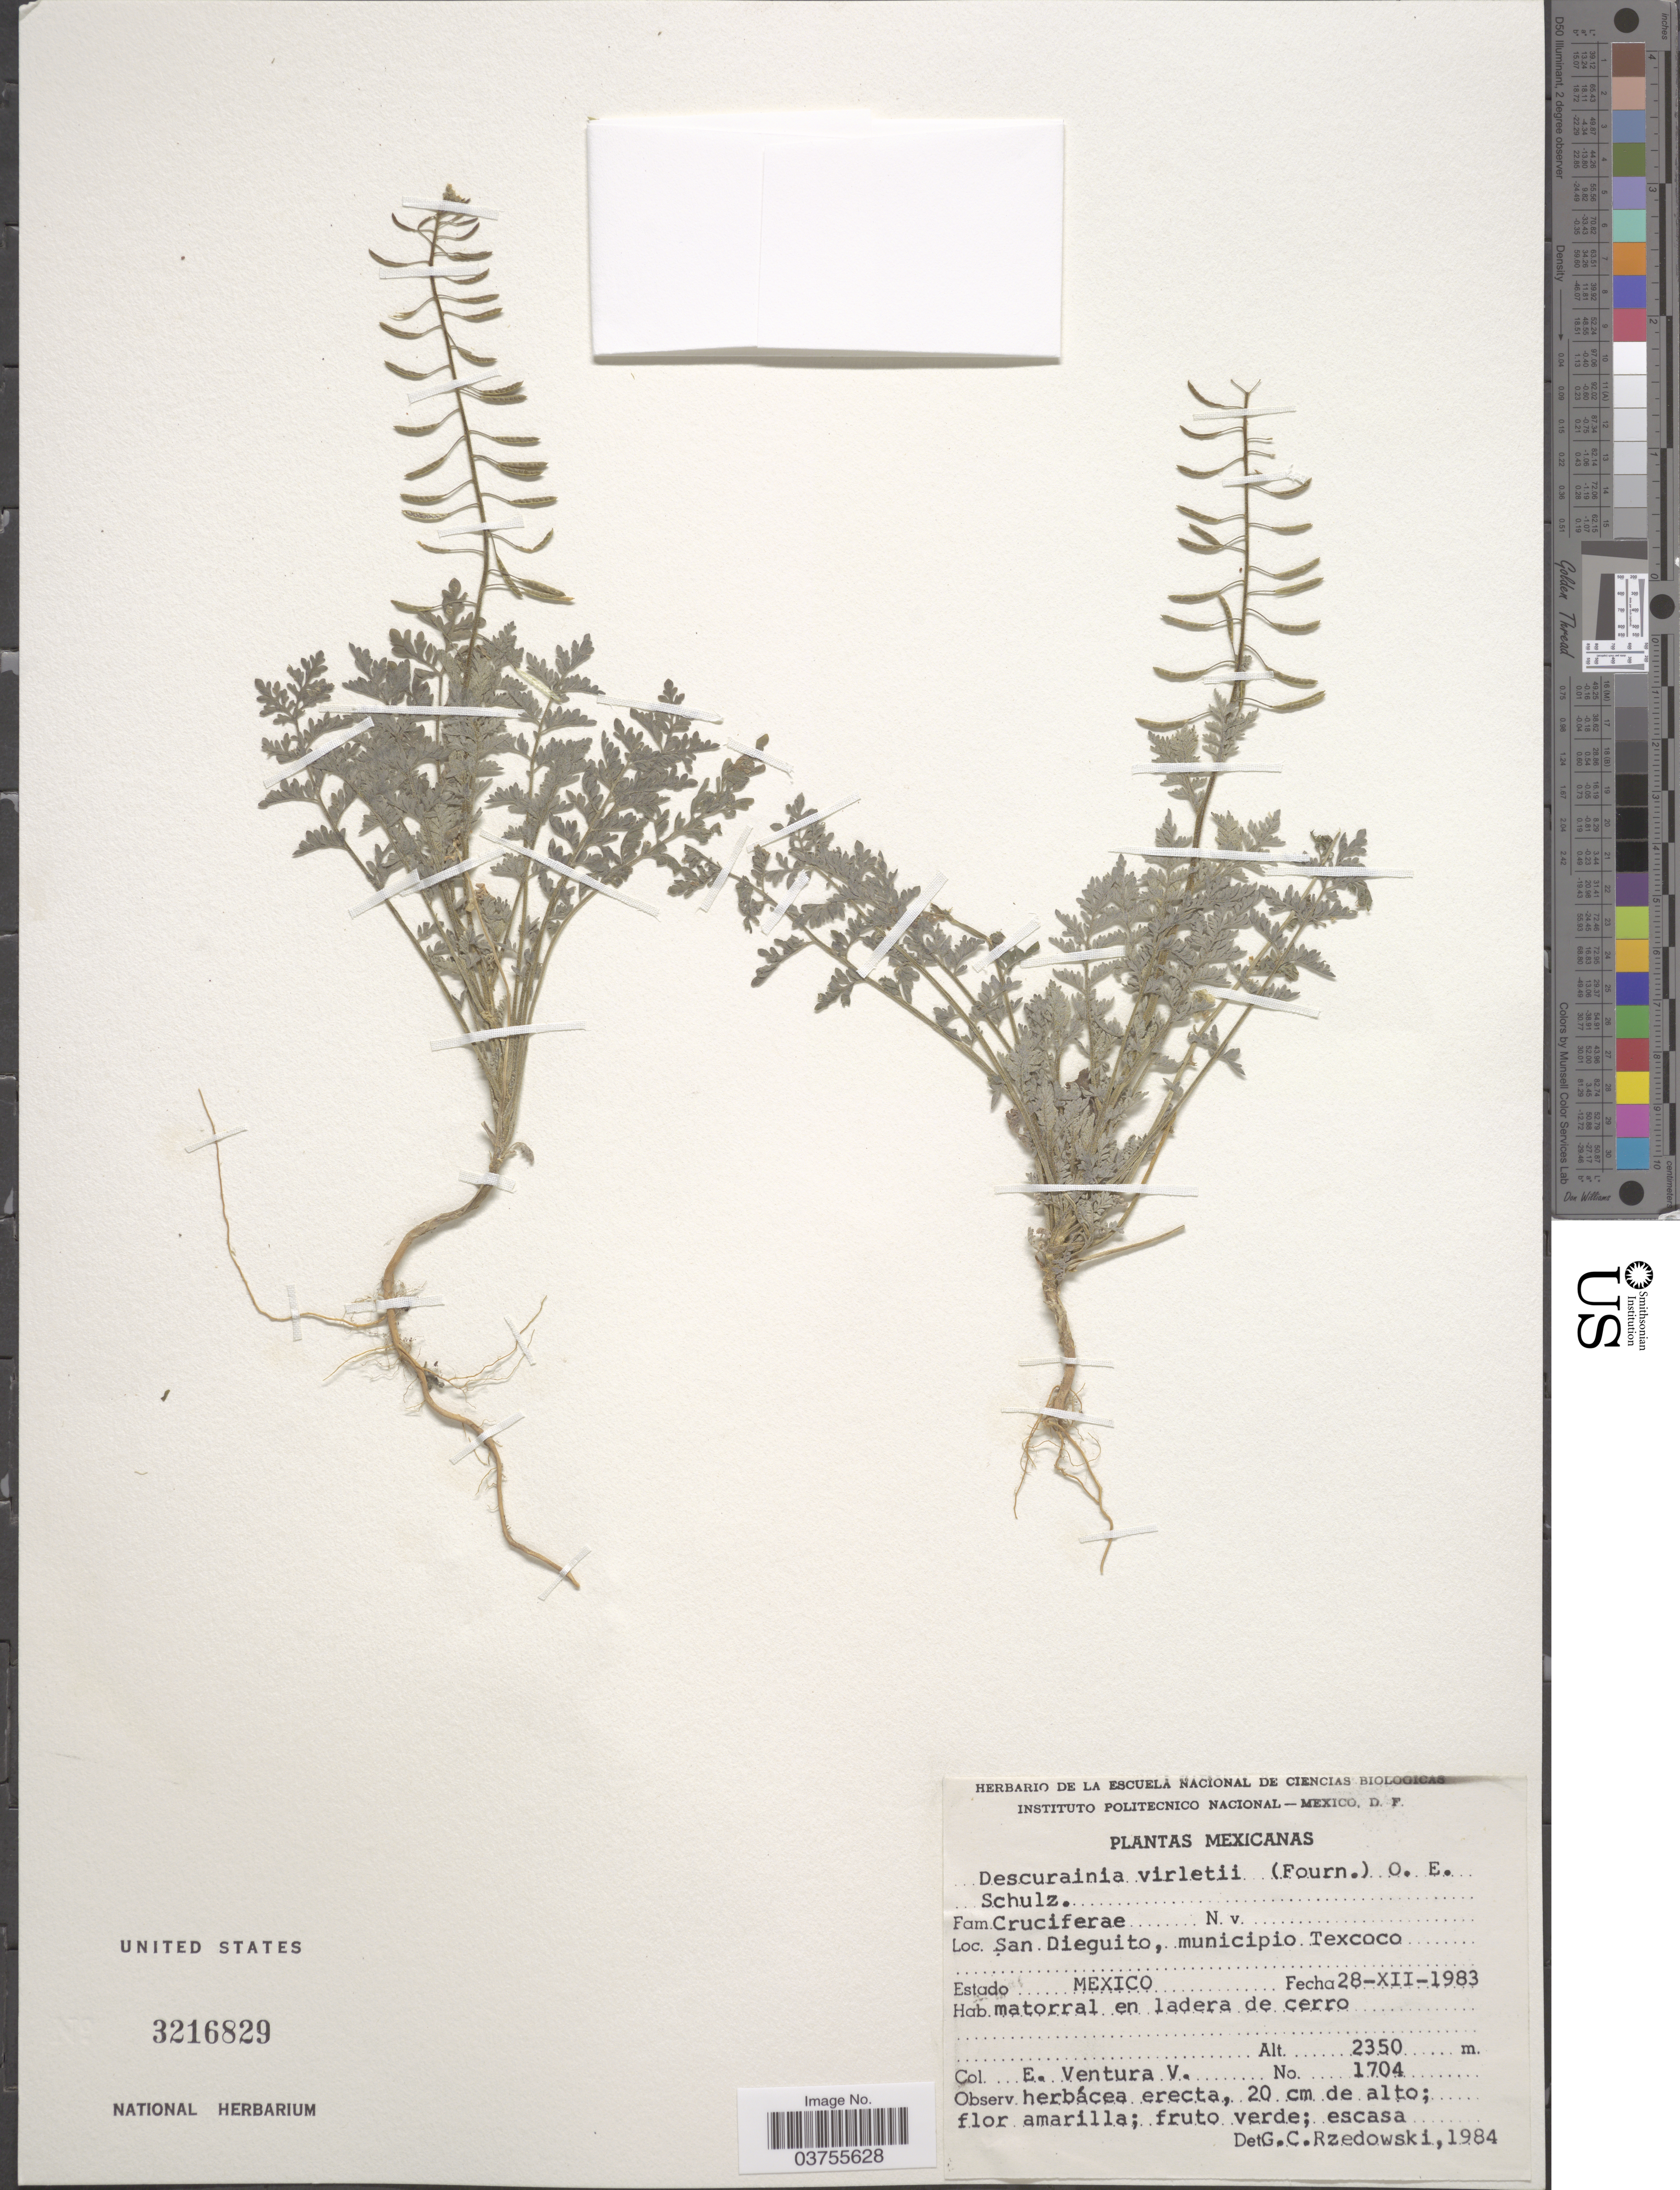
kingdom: Plantae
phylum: Tracheophyta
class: Magnoliopsida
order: Brassicales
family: Brassicaceae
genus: Descurainia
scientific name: Descurainia virletii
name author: (E. Fourn.) O.E. Schulz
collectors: E. Ventura V.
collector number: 1704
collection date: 1983-12-28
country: Mexico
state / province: México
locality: San Dieguito, municipio Texcoco.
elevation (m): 2350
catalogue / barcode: US 3216829